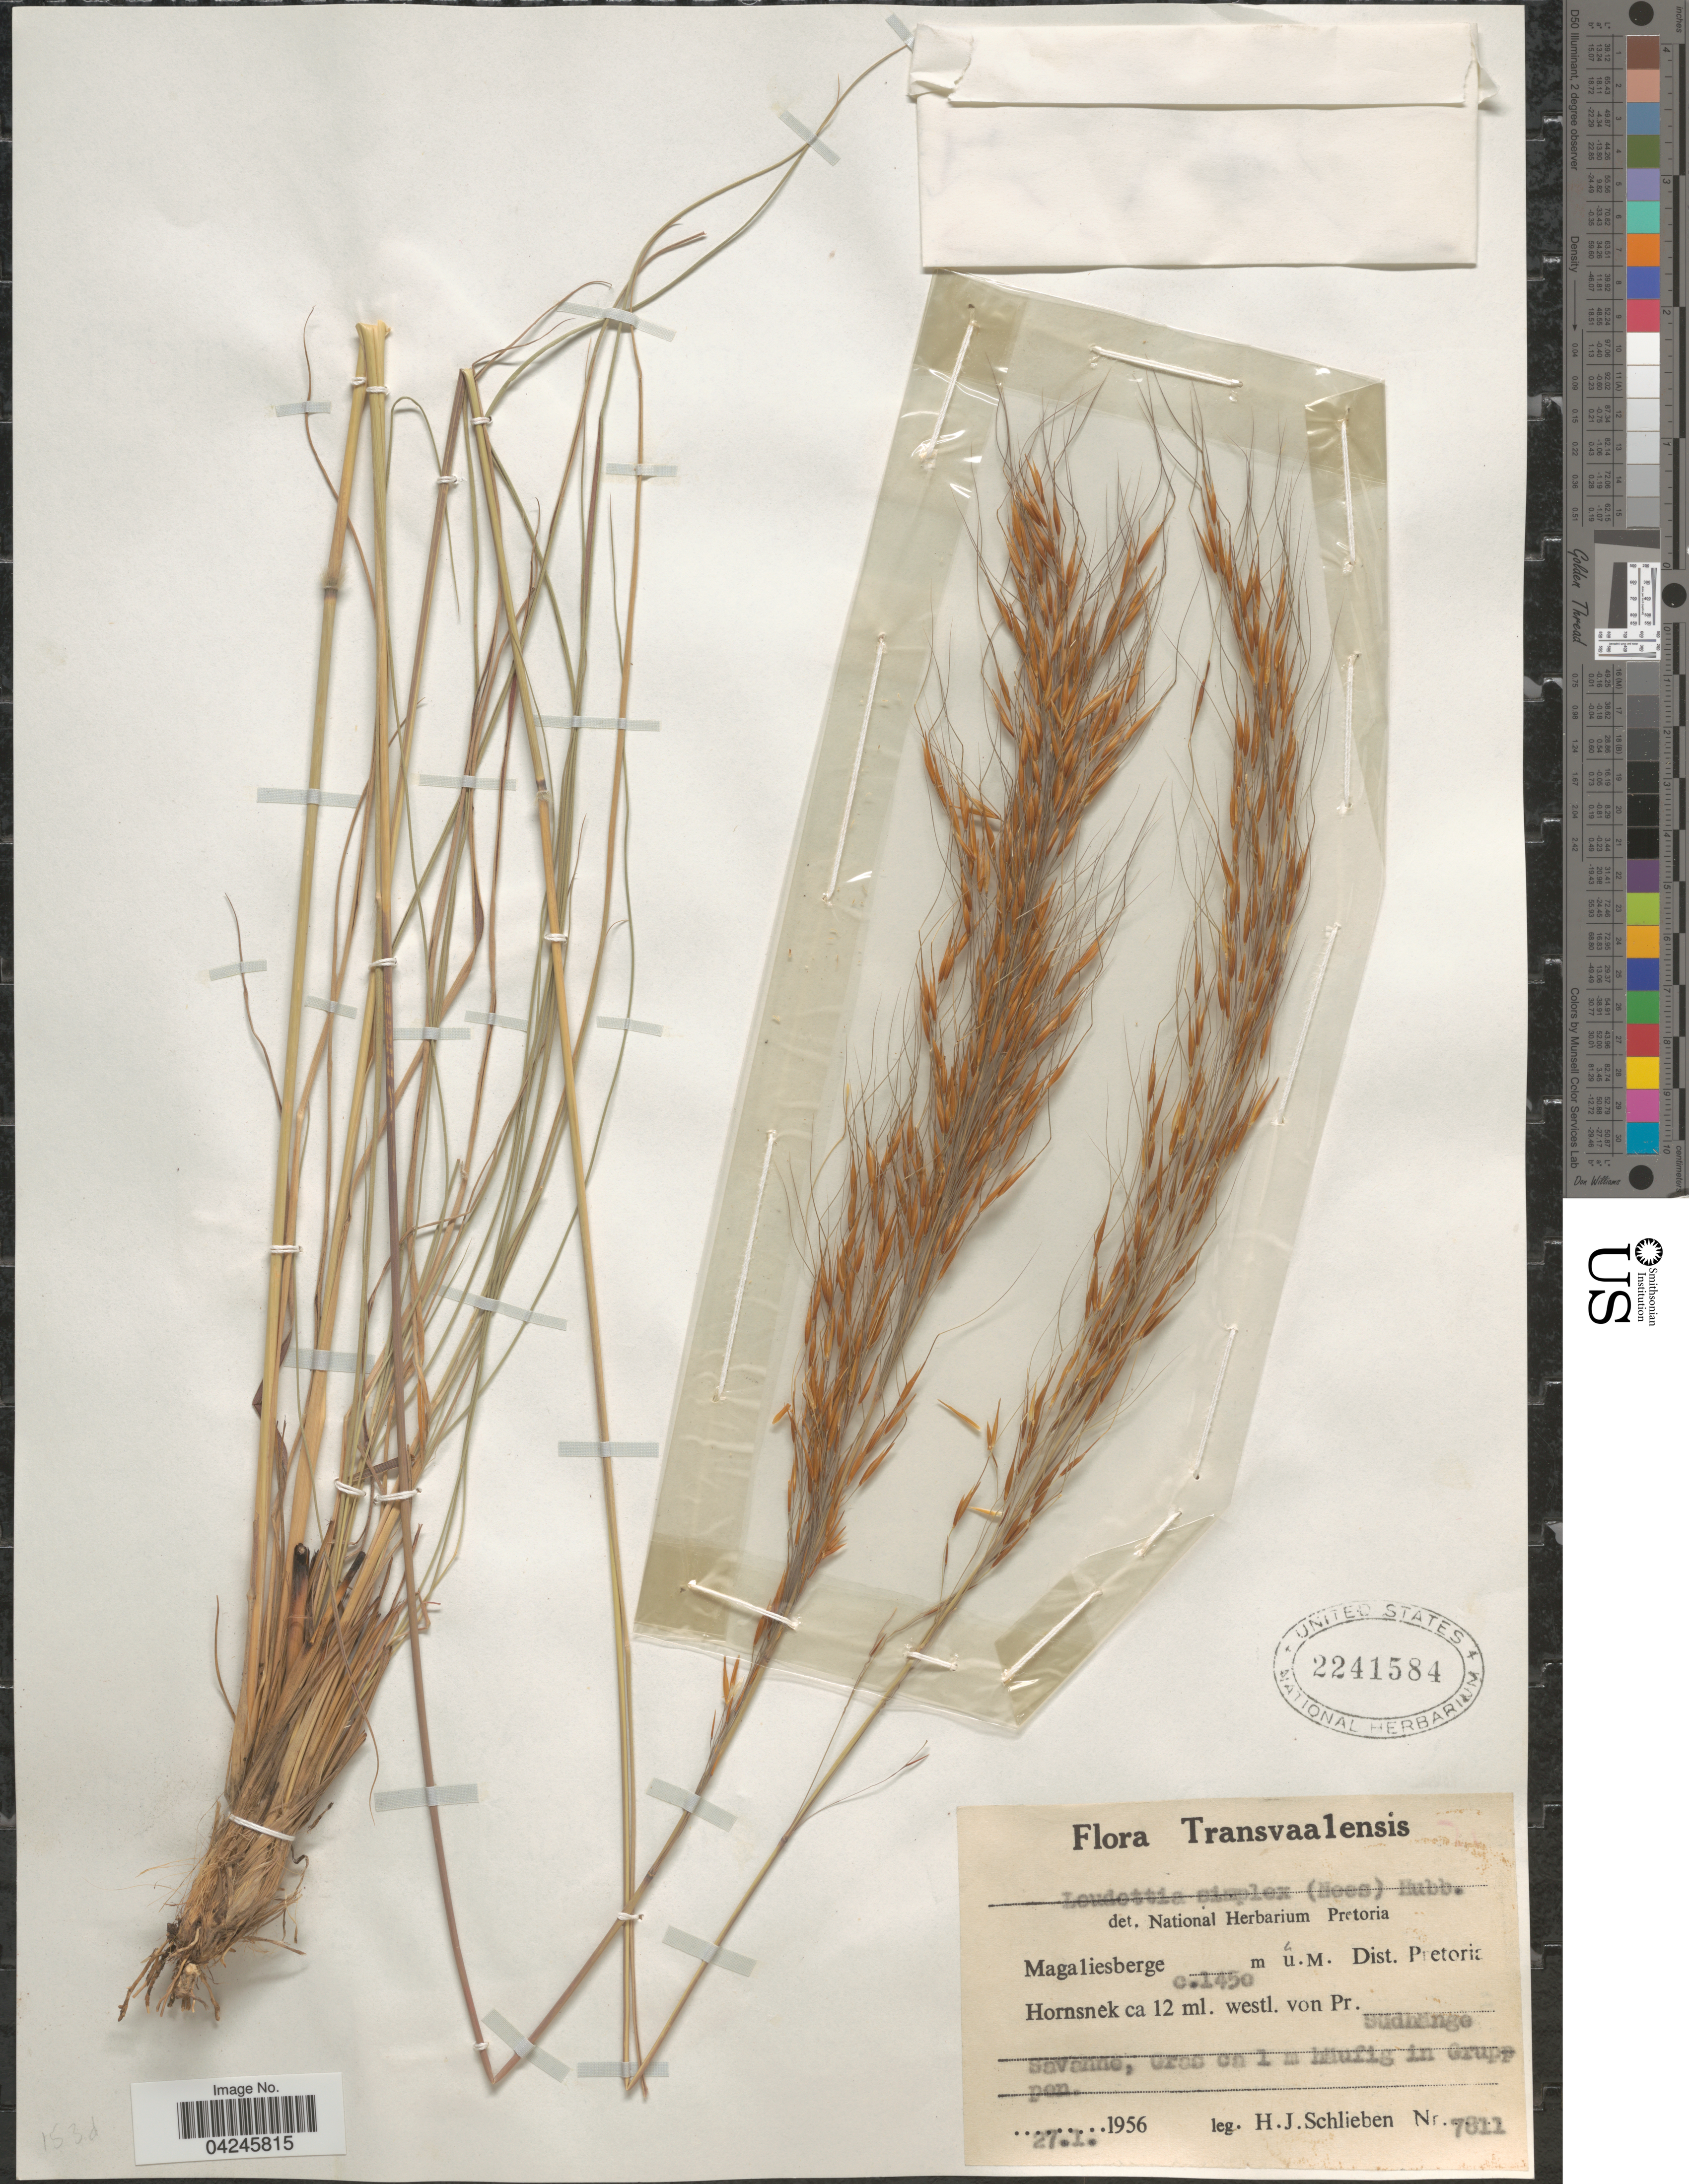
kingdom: Plantae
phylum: Tracheophyta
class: Liliopsida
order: Poales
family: Poaceae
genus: Loudetia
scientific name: Loudetia simplex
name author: (Nees) C.E. Hubb.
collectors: H. J. Schlieben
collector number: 7811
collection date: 1956-01-27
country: South Africa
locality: Transvaalensis. Magaliesberge. Dist. Pretoria. Hornsnek ca 12 ml. westl. von Pr. Südhänge.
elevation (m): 1450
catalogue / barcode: US 2241584